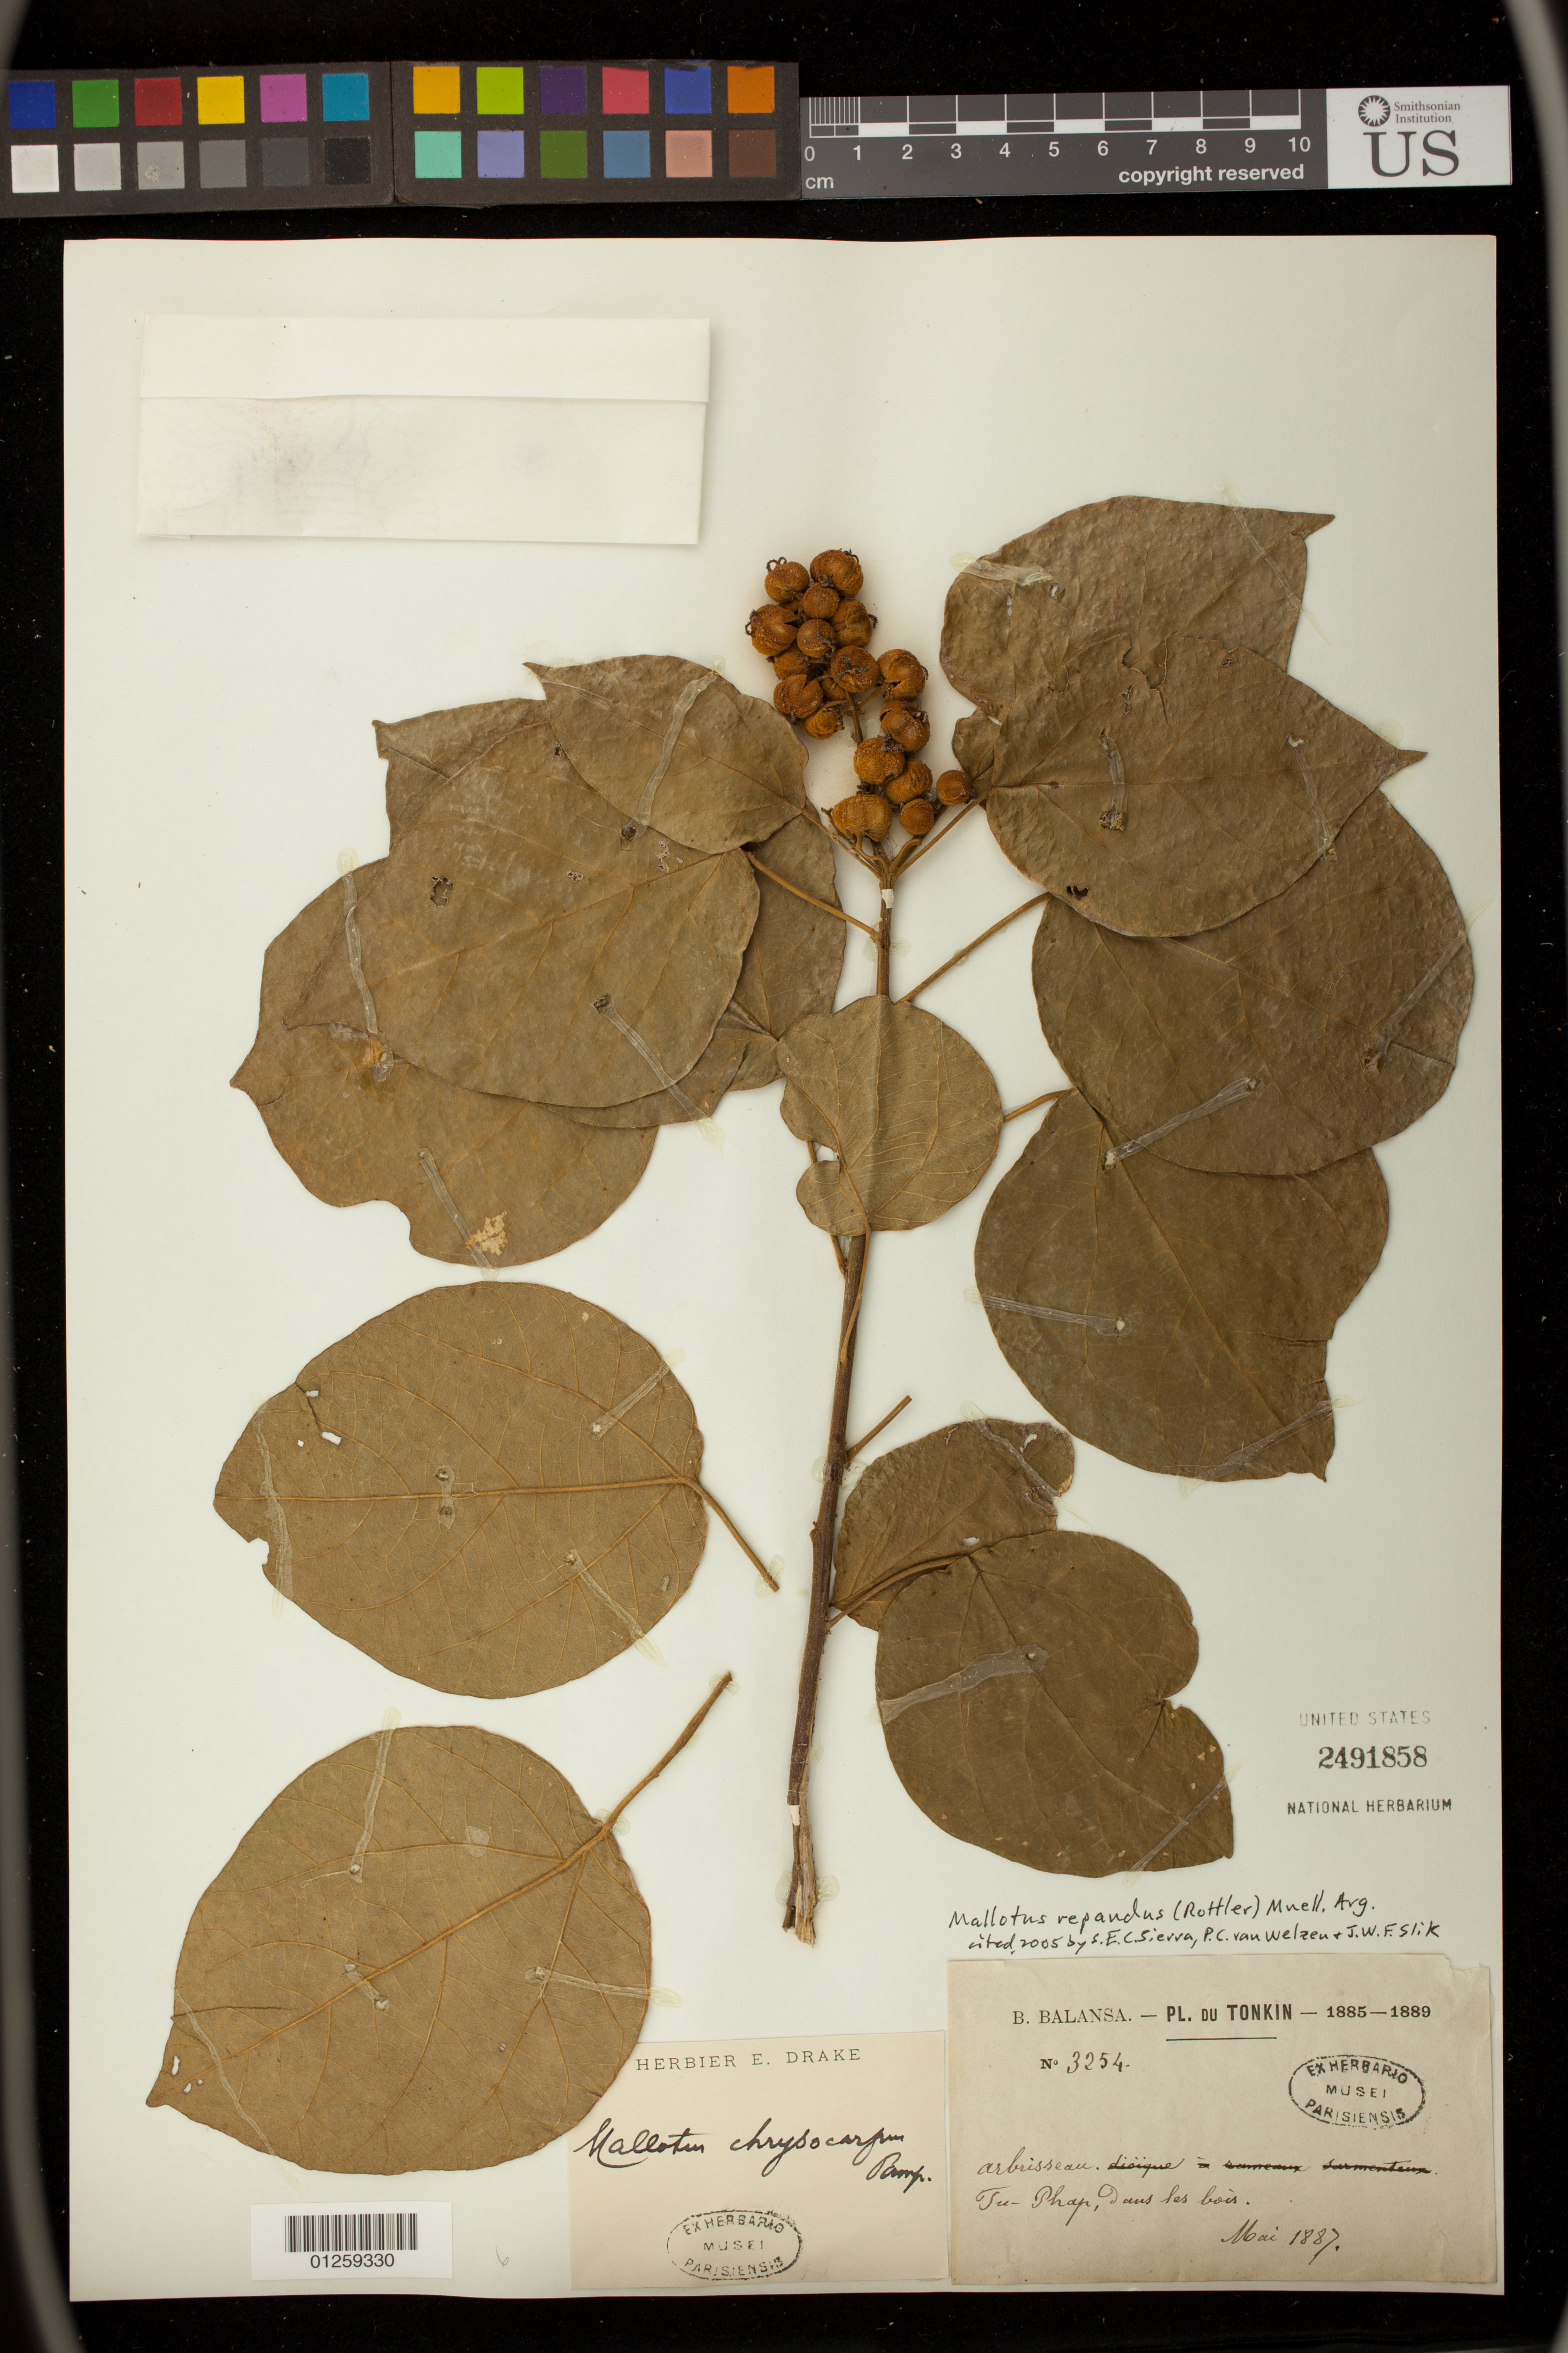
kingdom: Plantae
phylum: Tracheophyta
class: Magnoliopsida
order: Malpighiales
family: Euphorbiaceae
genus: Mallotus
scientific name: Mallotus repandus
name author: (Rottler) Müll. Arg.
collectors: B. Balansa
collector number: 3254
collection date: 1887-05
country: Vietnam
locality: Tonkin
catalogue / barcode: US 2491858